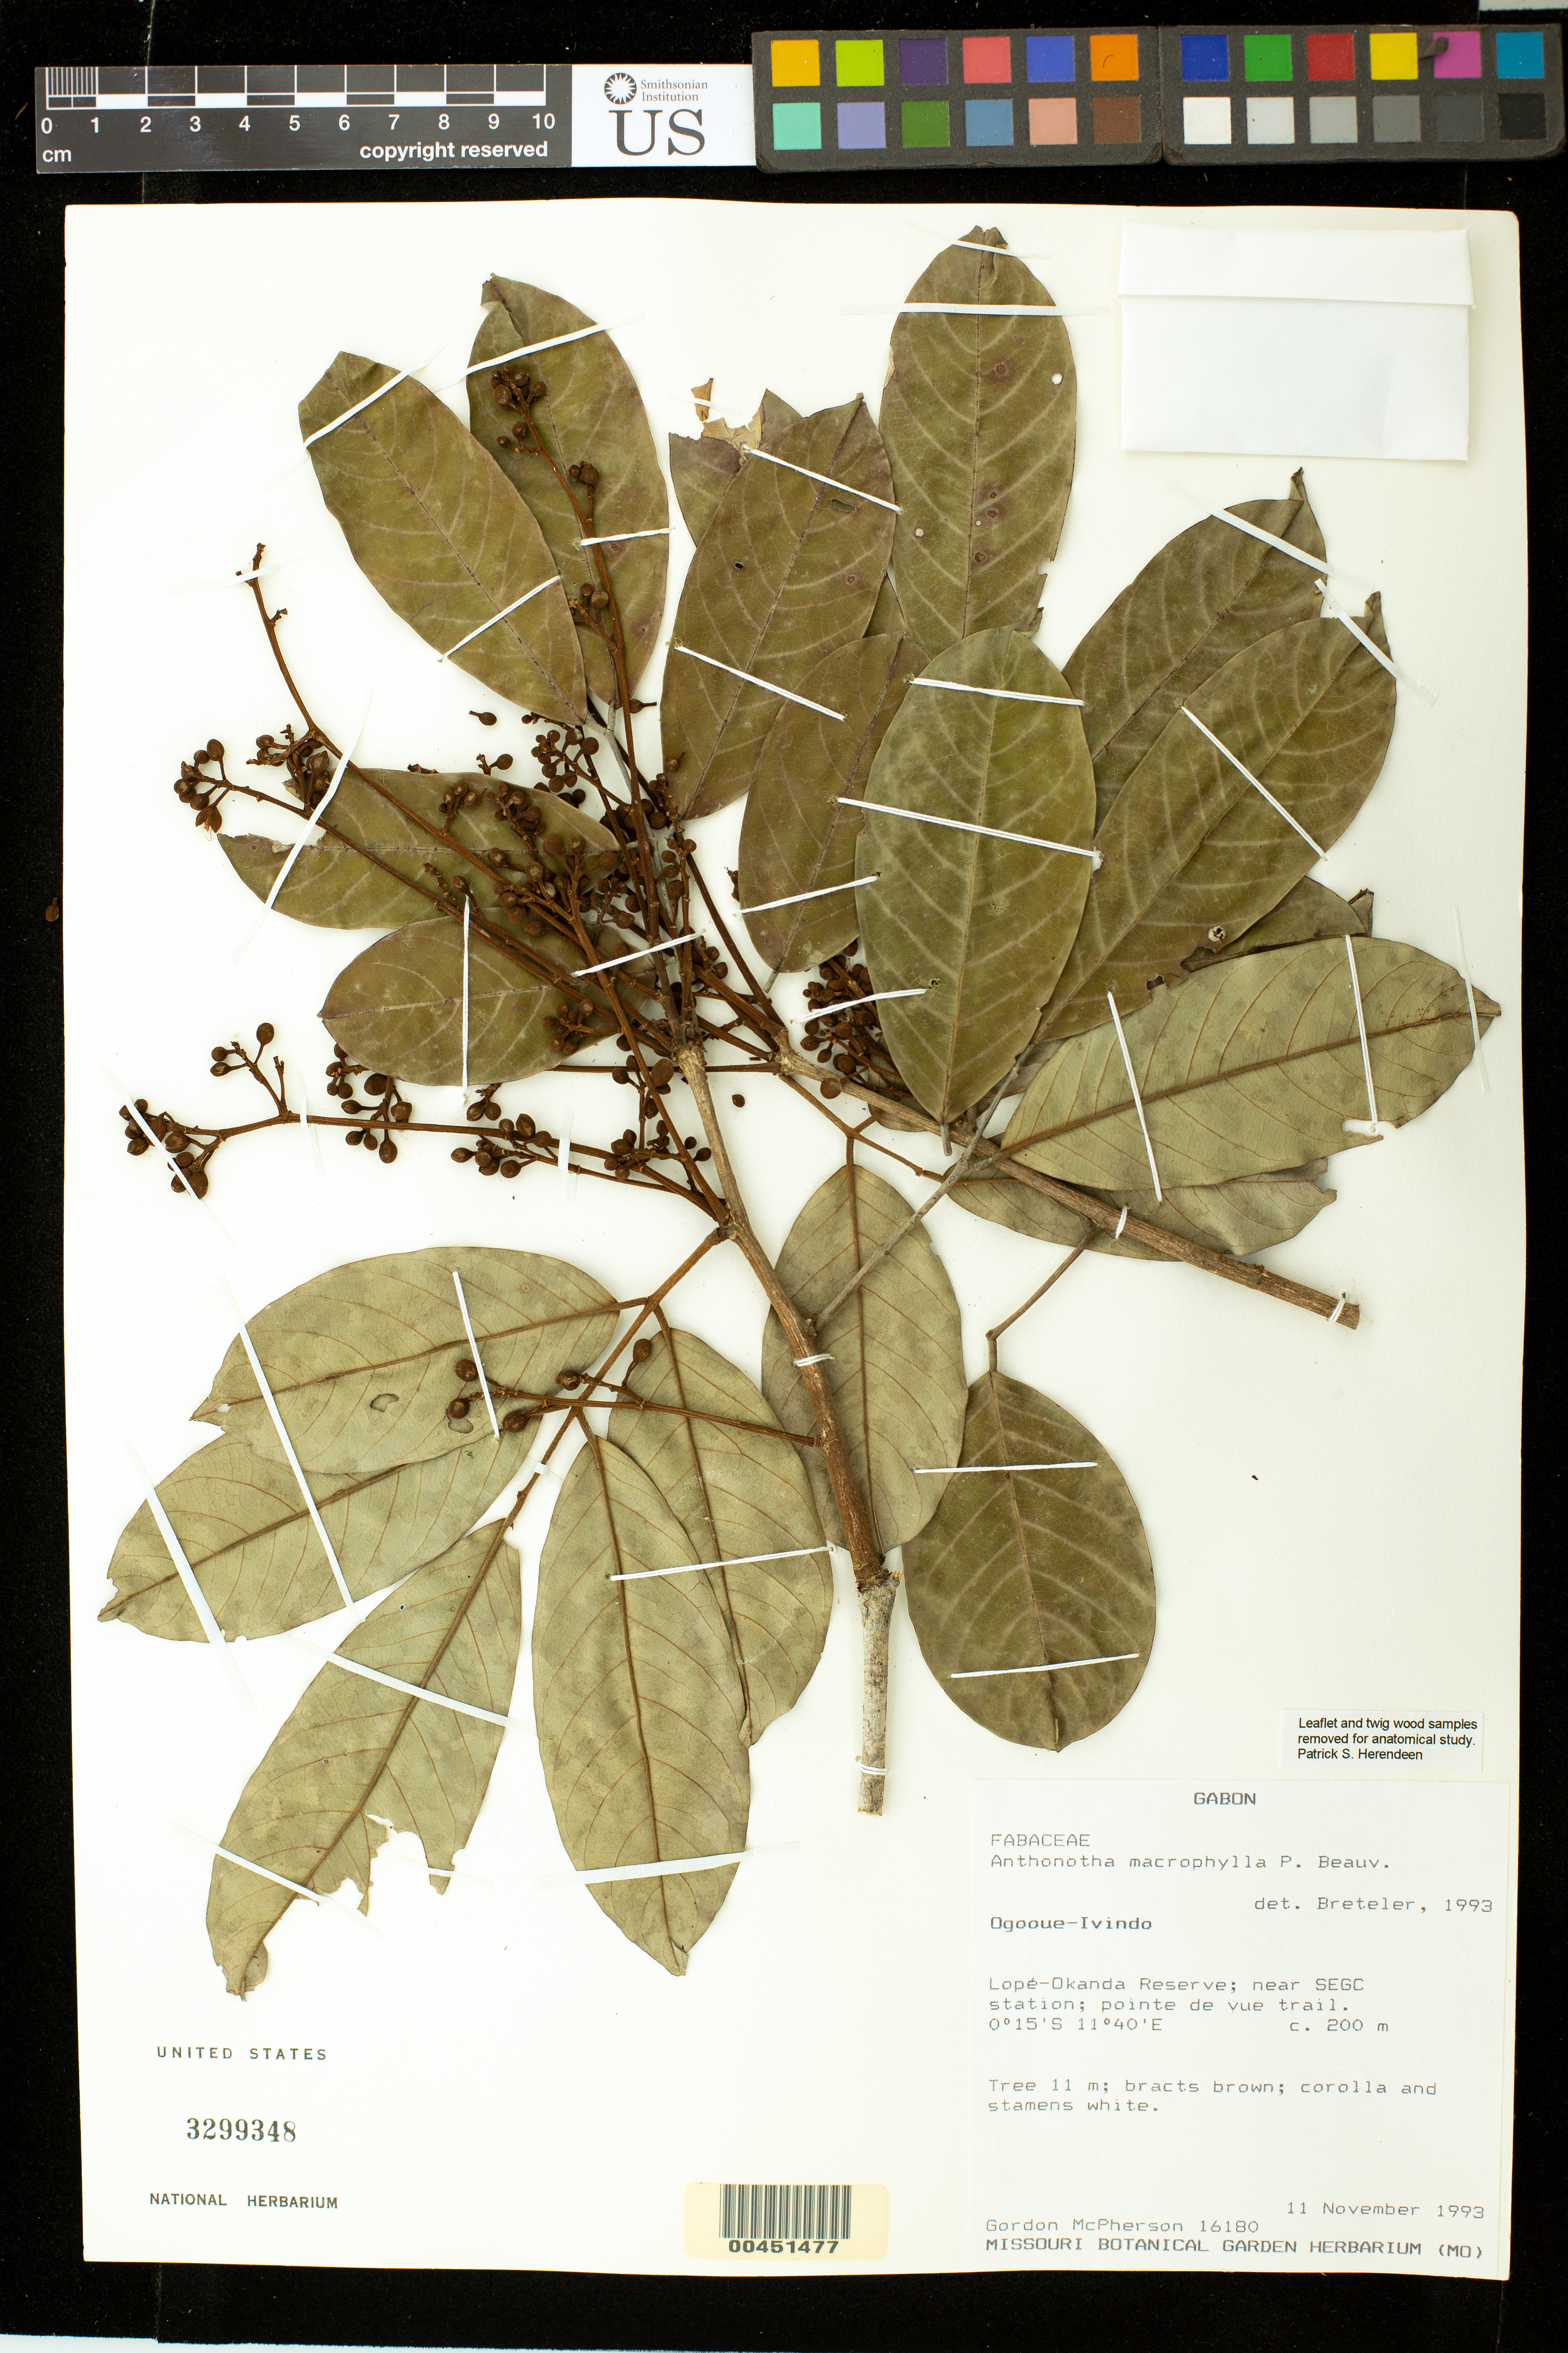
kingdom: Plantae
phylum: Tracheophyta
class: Magnoliopsida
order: Fabales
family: Fabaceae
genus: Anthonotha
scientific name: Anthonotha macrophylla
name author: P. Beauv.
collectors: G. D. McPherson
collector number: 16180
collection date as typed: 11 Nov 1993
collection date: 1993-11-11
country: Gabon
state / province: Ogooué-ivindo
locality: Lope-Okanda Reserve, near Segc Station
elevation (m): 200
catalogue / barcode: US 3299348